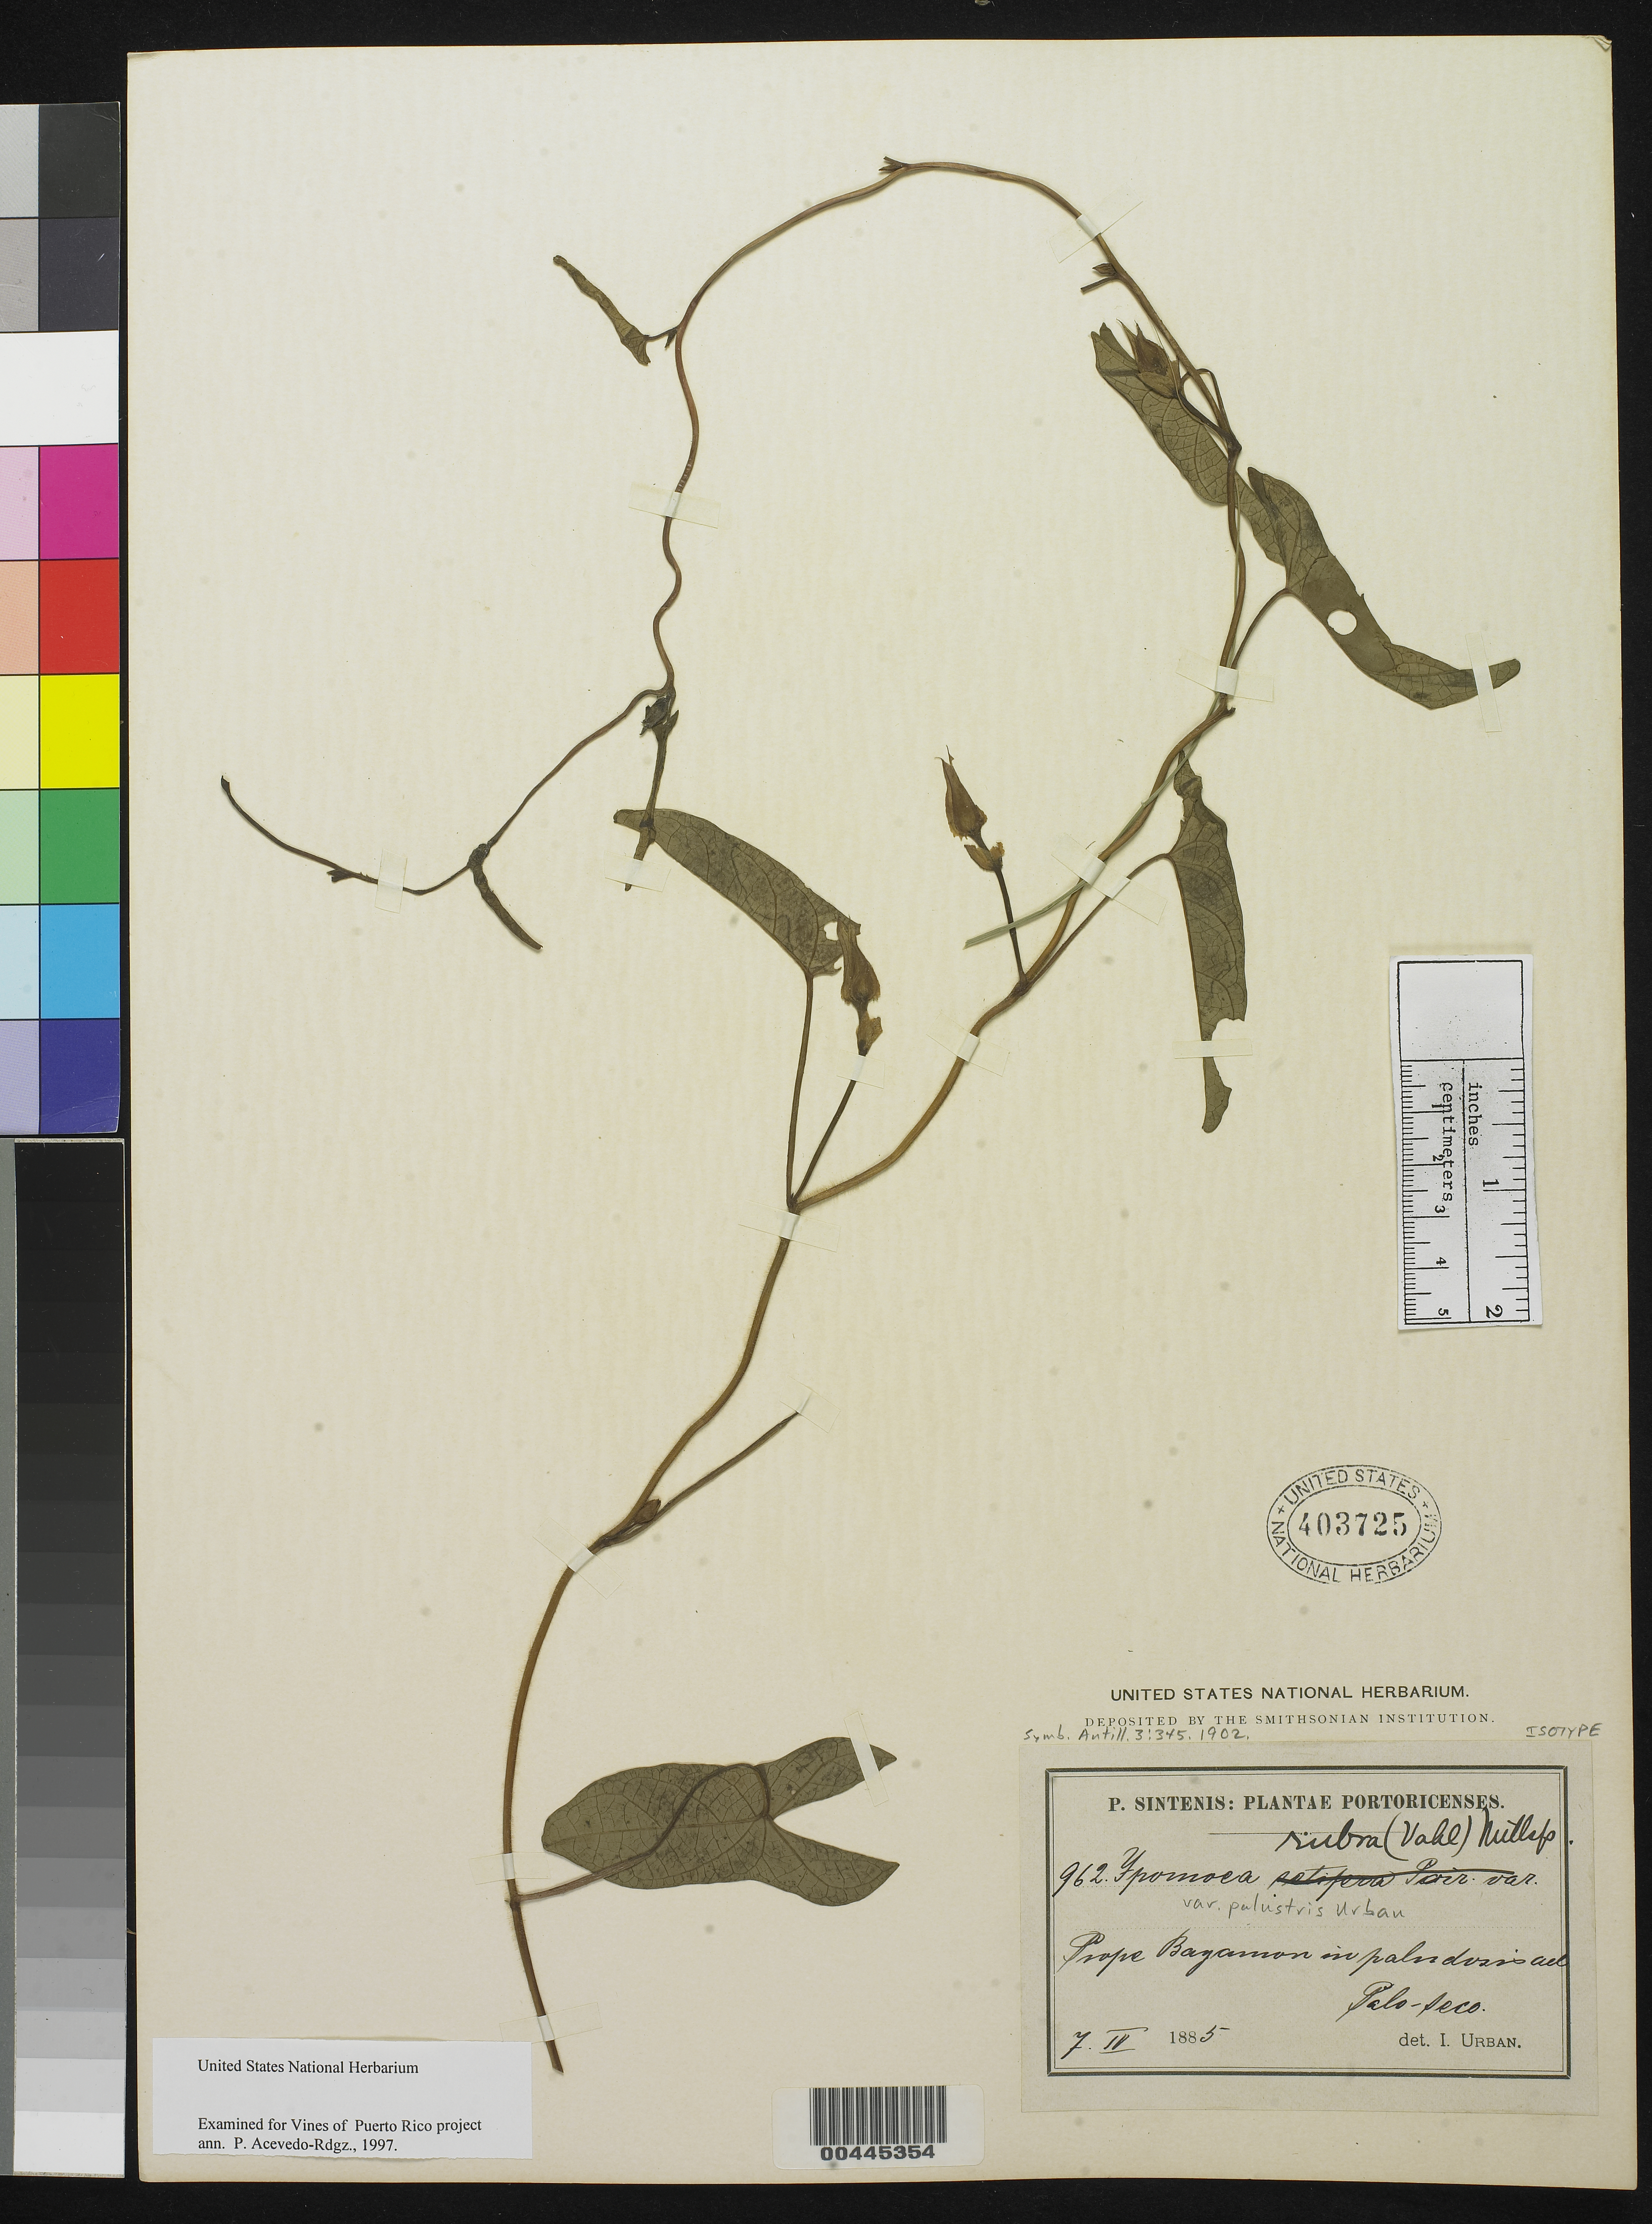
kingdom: Plantae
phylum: Tracheophyta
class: Magnoliopsida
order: Solanales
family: Convolvulaceae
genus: Ipomoea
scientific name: Ipomoea rubra var. palustris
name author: Urb.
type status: Isotype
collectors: P. Sintenis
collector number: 962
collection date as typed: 07 Apr 1885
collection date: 1885-04-07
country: Puerto Rico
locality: Prope Bayamon in paludosis ad Palo-seco.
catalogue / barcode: US 403725